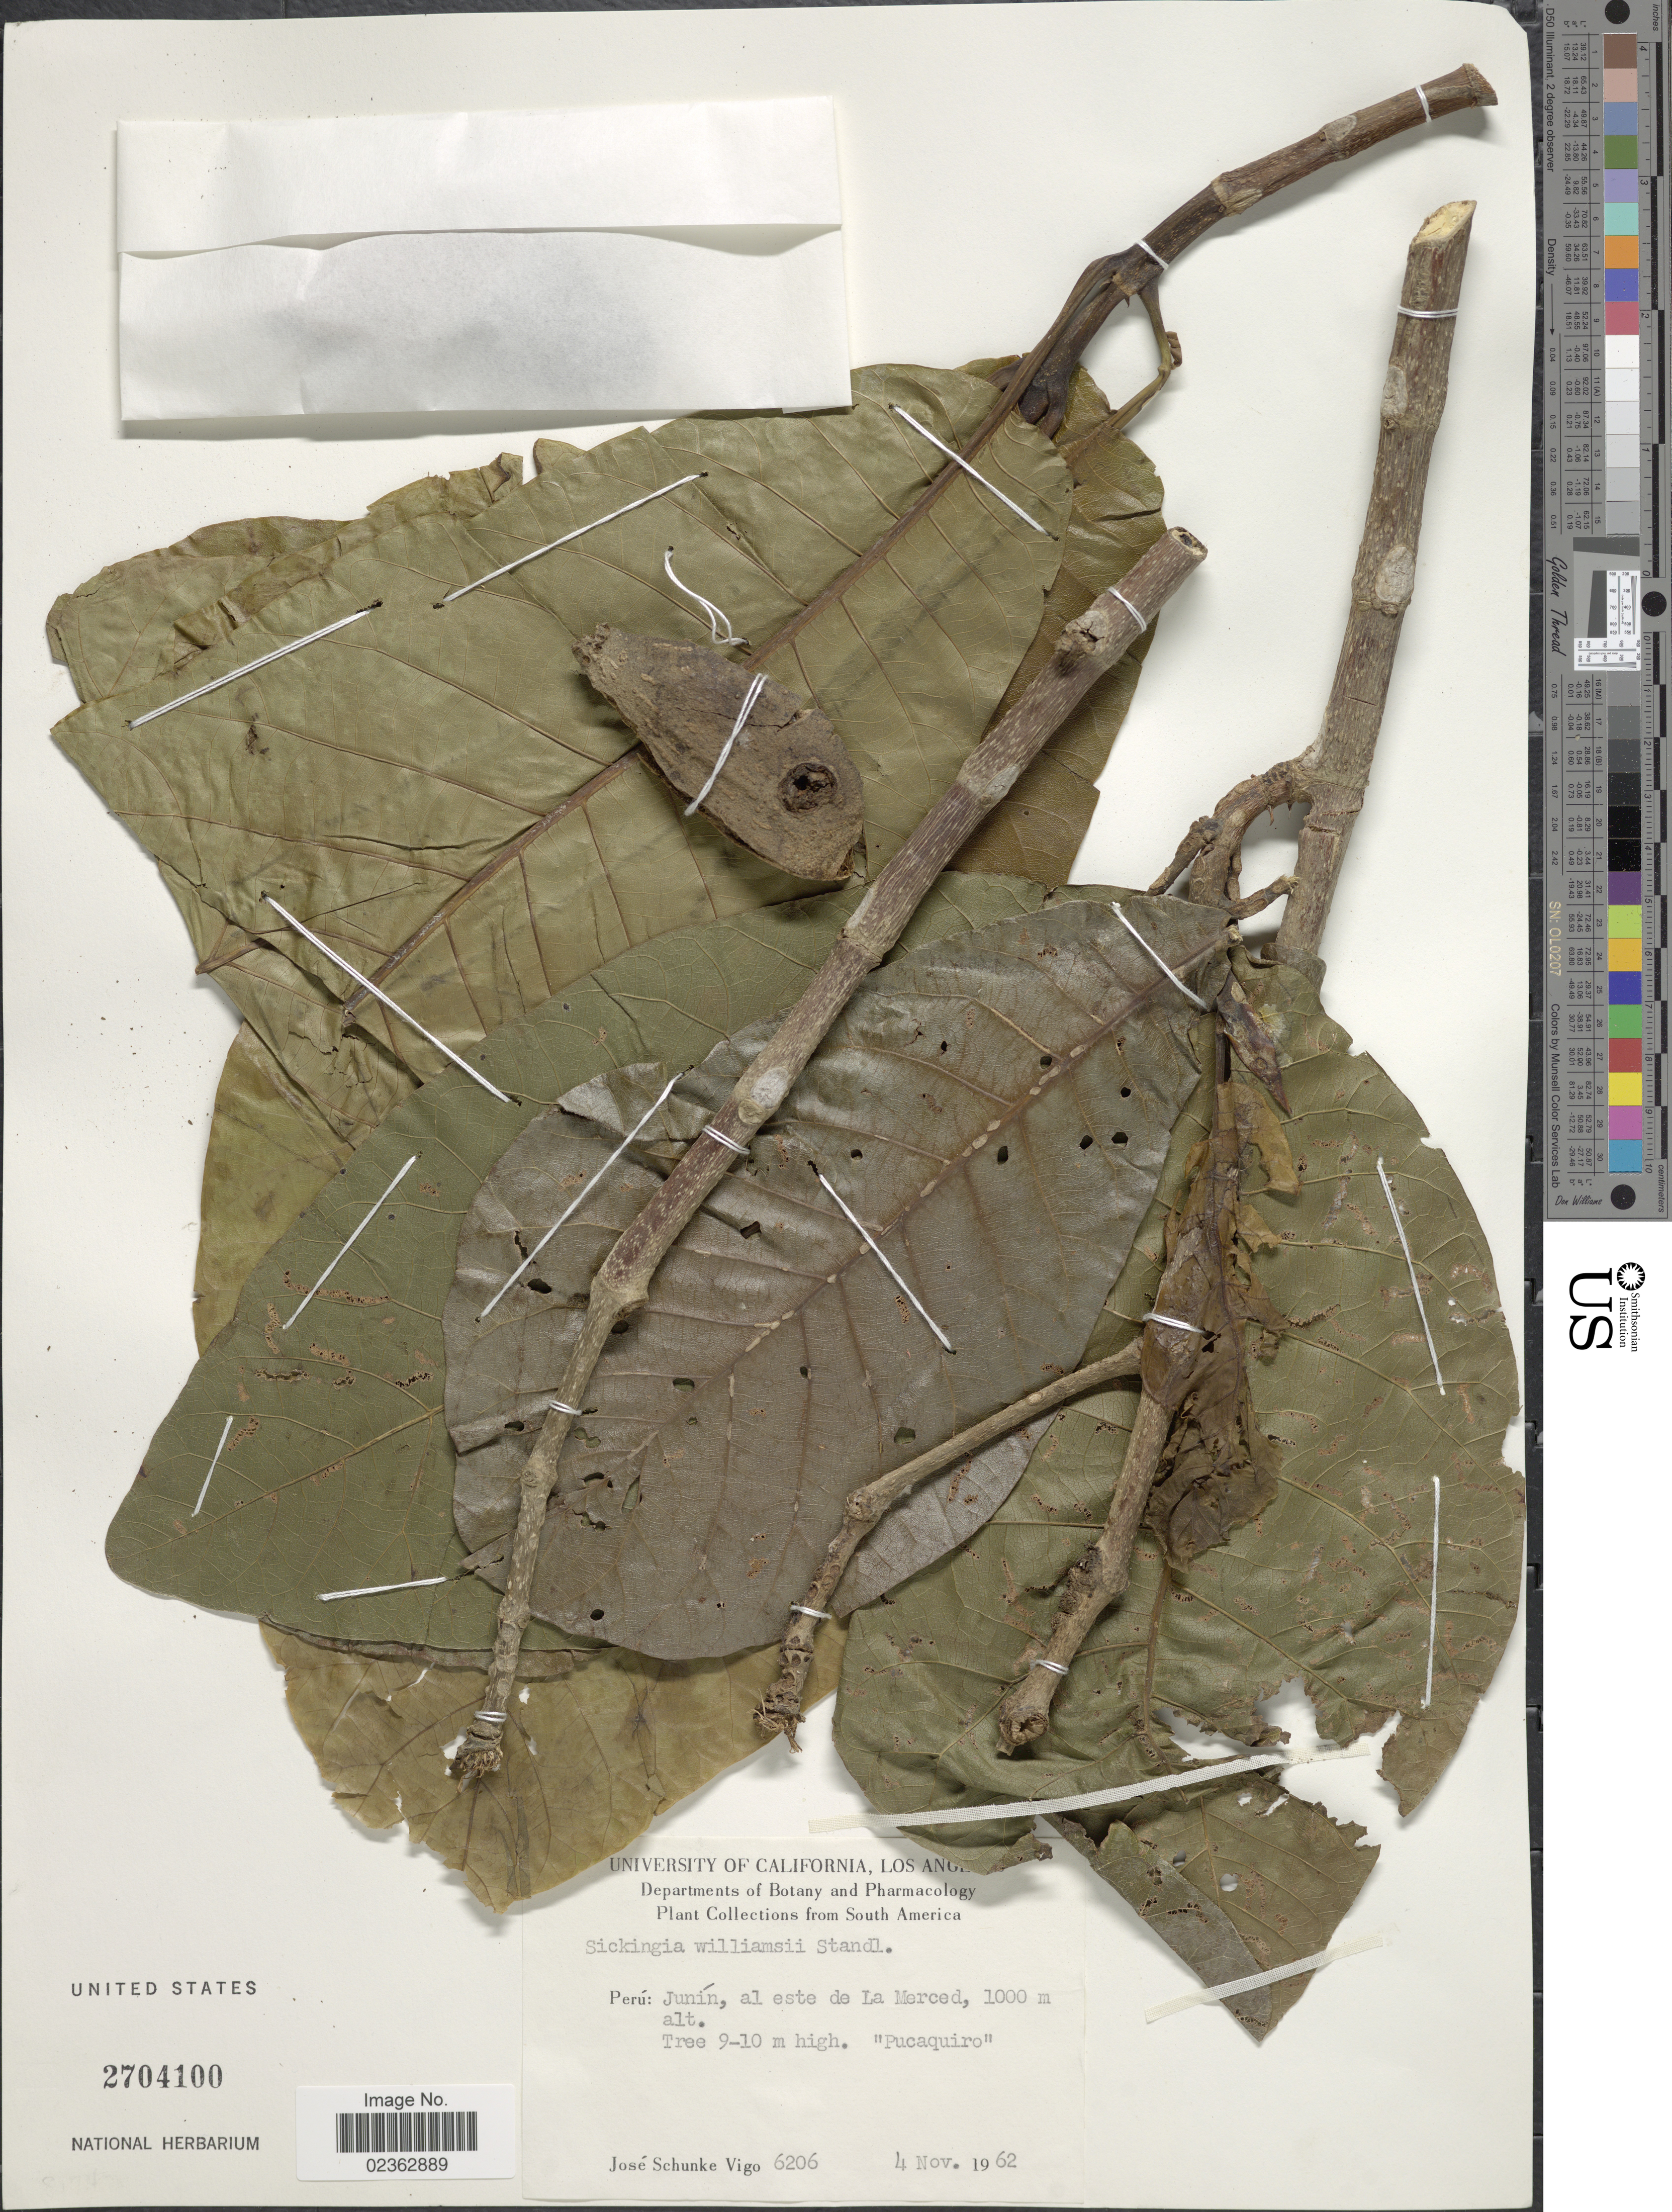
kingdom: Plantae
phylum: Tracheophyta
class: Magnoliopsida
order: Gentianales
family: Rubiaceae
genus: Simira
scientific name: Simira williamsii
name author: (Standl.) Steyerm.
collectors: J. Schunke Vigo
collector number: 6206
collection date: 1962-11-04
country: Peru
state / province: Junín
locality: Al este de La Merced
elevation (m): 1000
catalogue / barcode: US 2704100